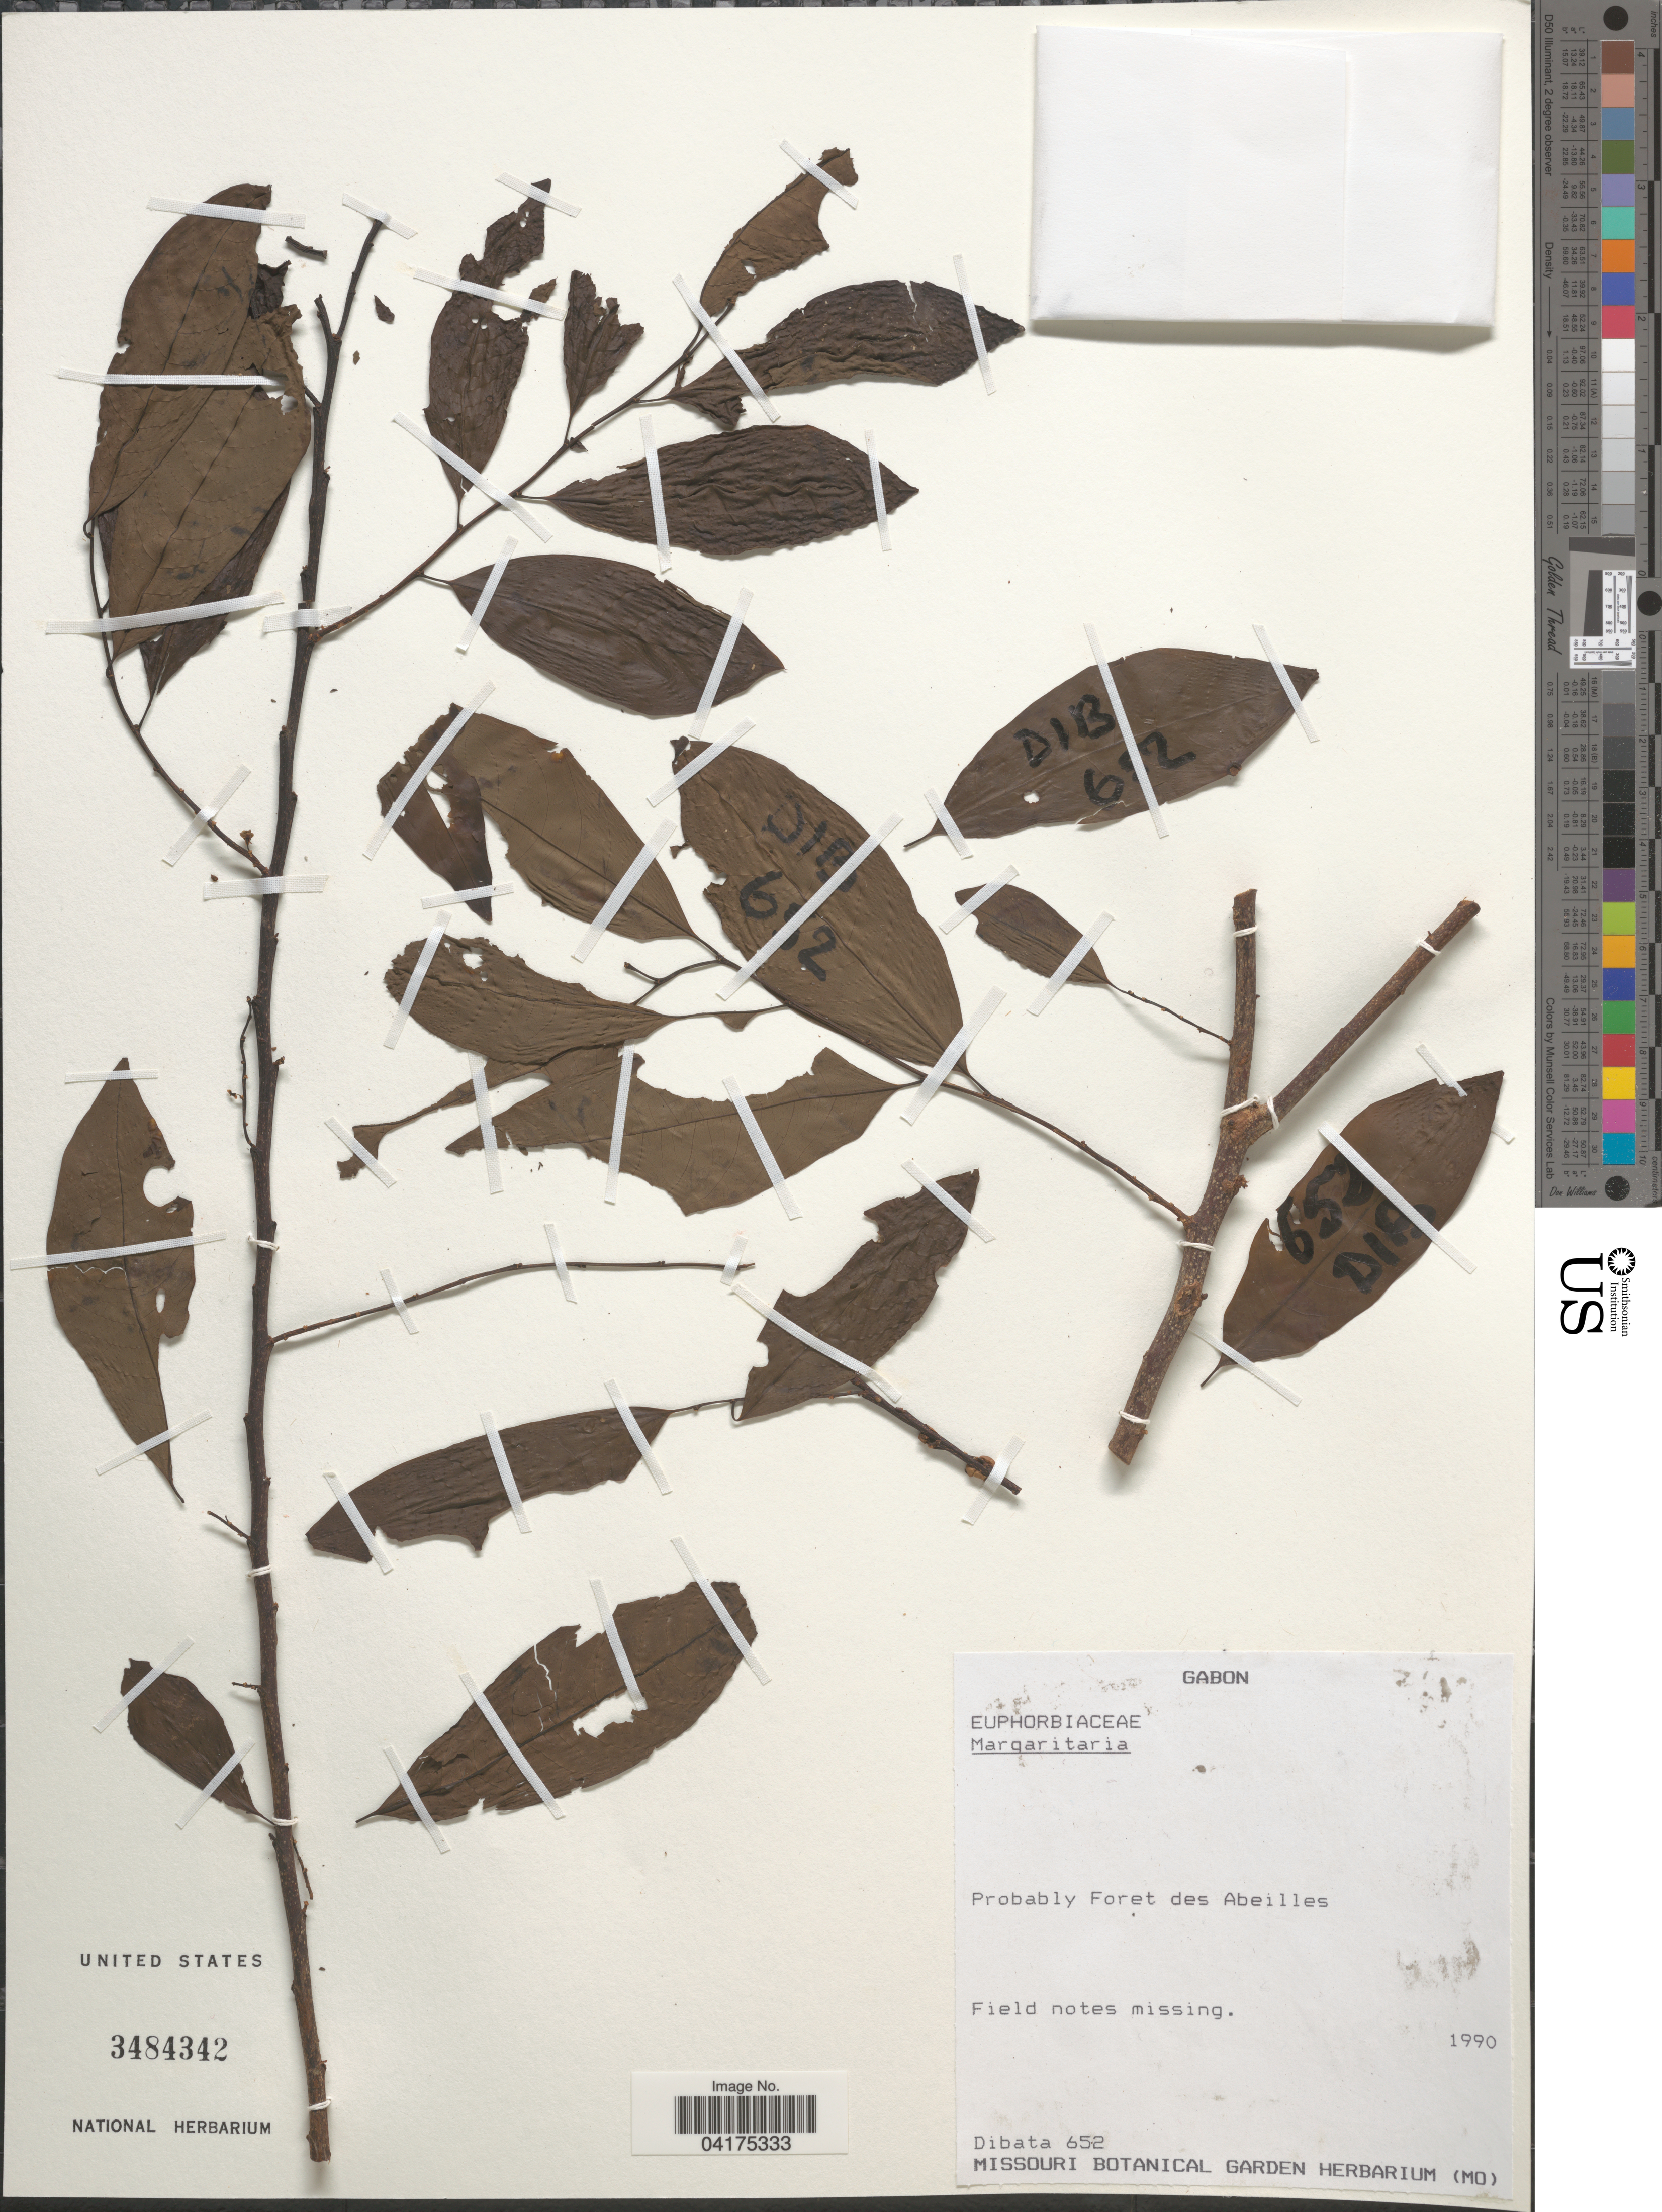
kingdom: Plantae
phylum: Tracheophyta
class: Magnoliopsida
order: Malpighiales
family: Phyllanthaceae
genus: Margaritaria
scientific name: Margaritaria sp.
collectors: Dibata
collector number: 652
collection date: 1990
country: Gabon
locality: Probably Foret des Abeilles.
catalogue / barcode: US 3484342